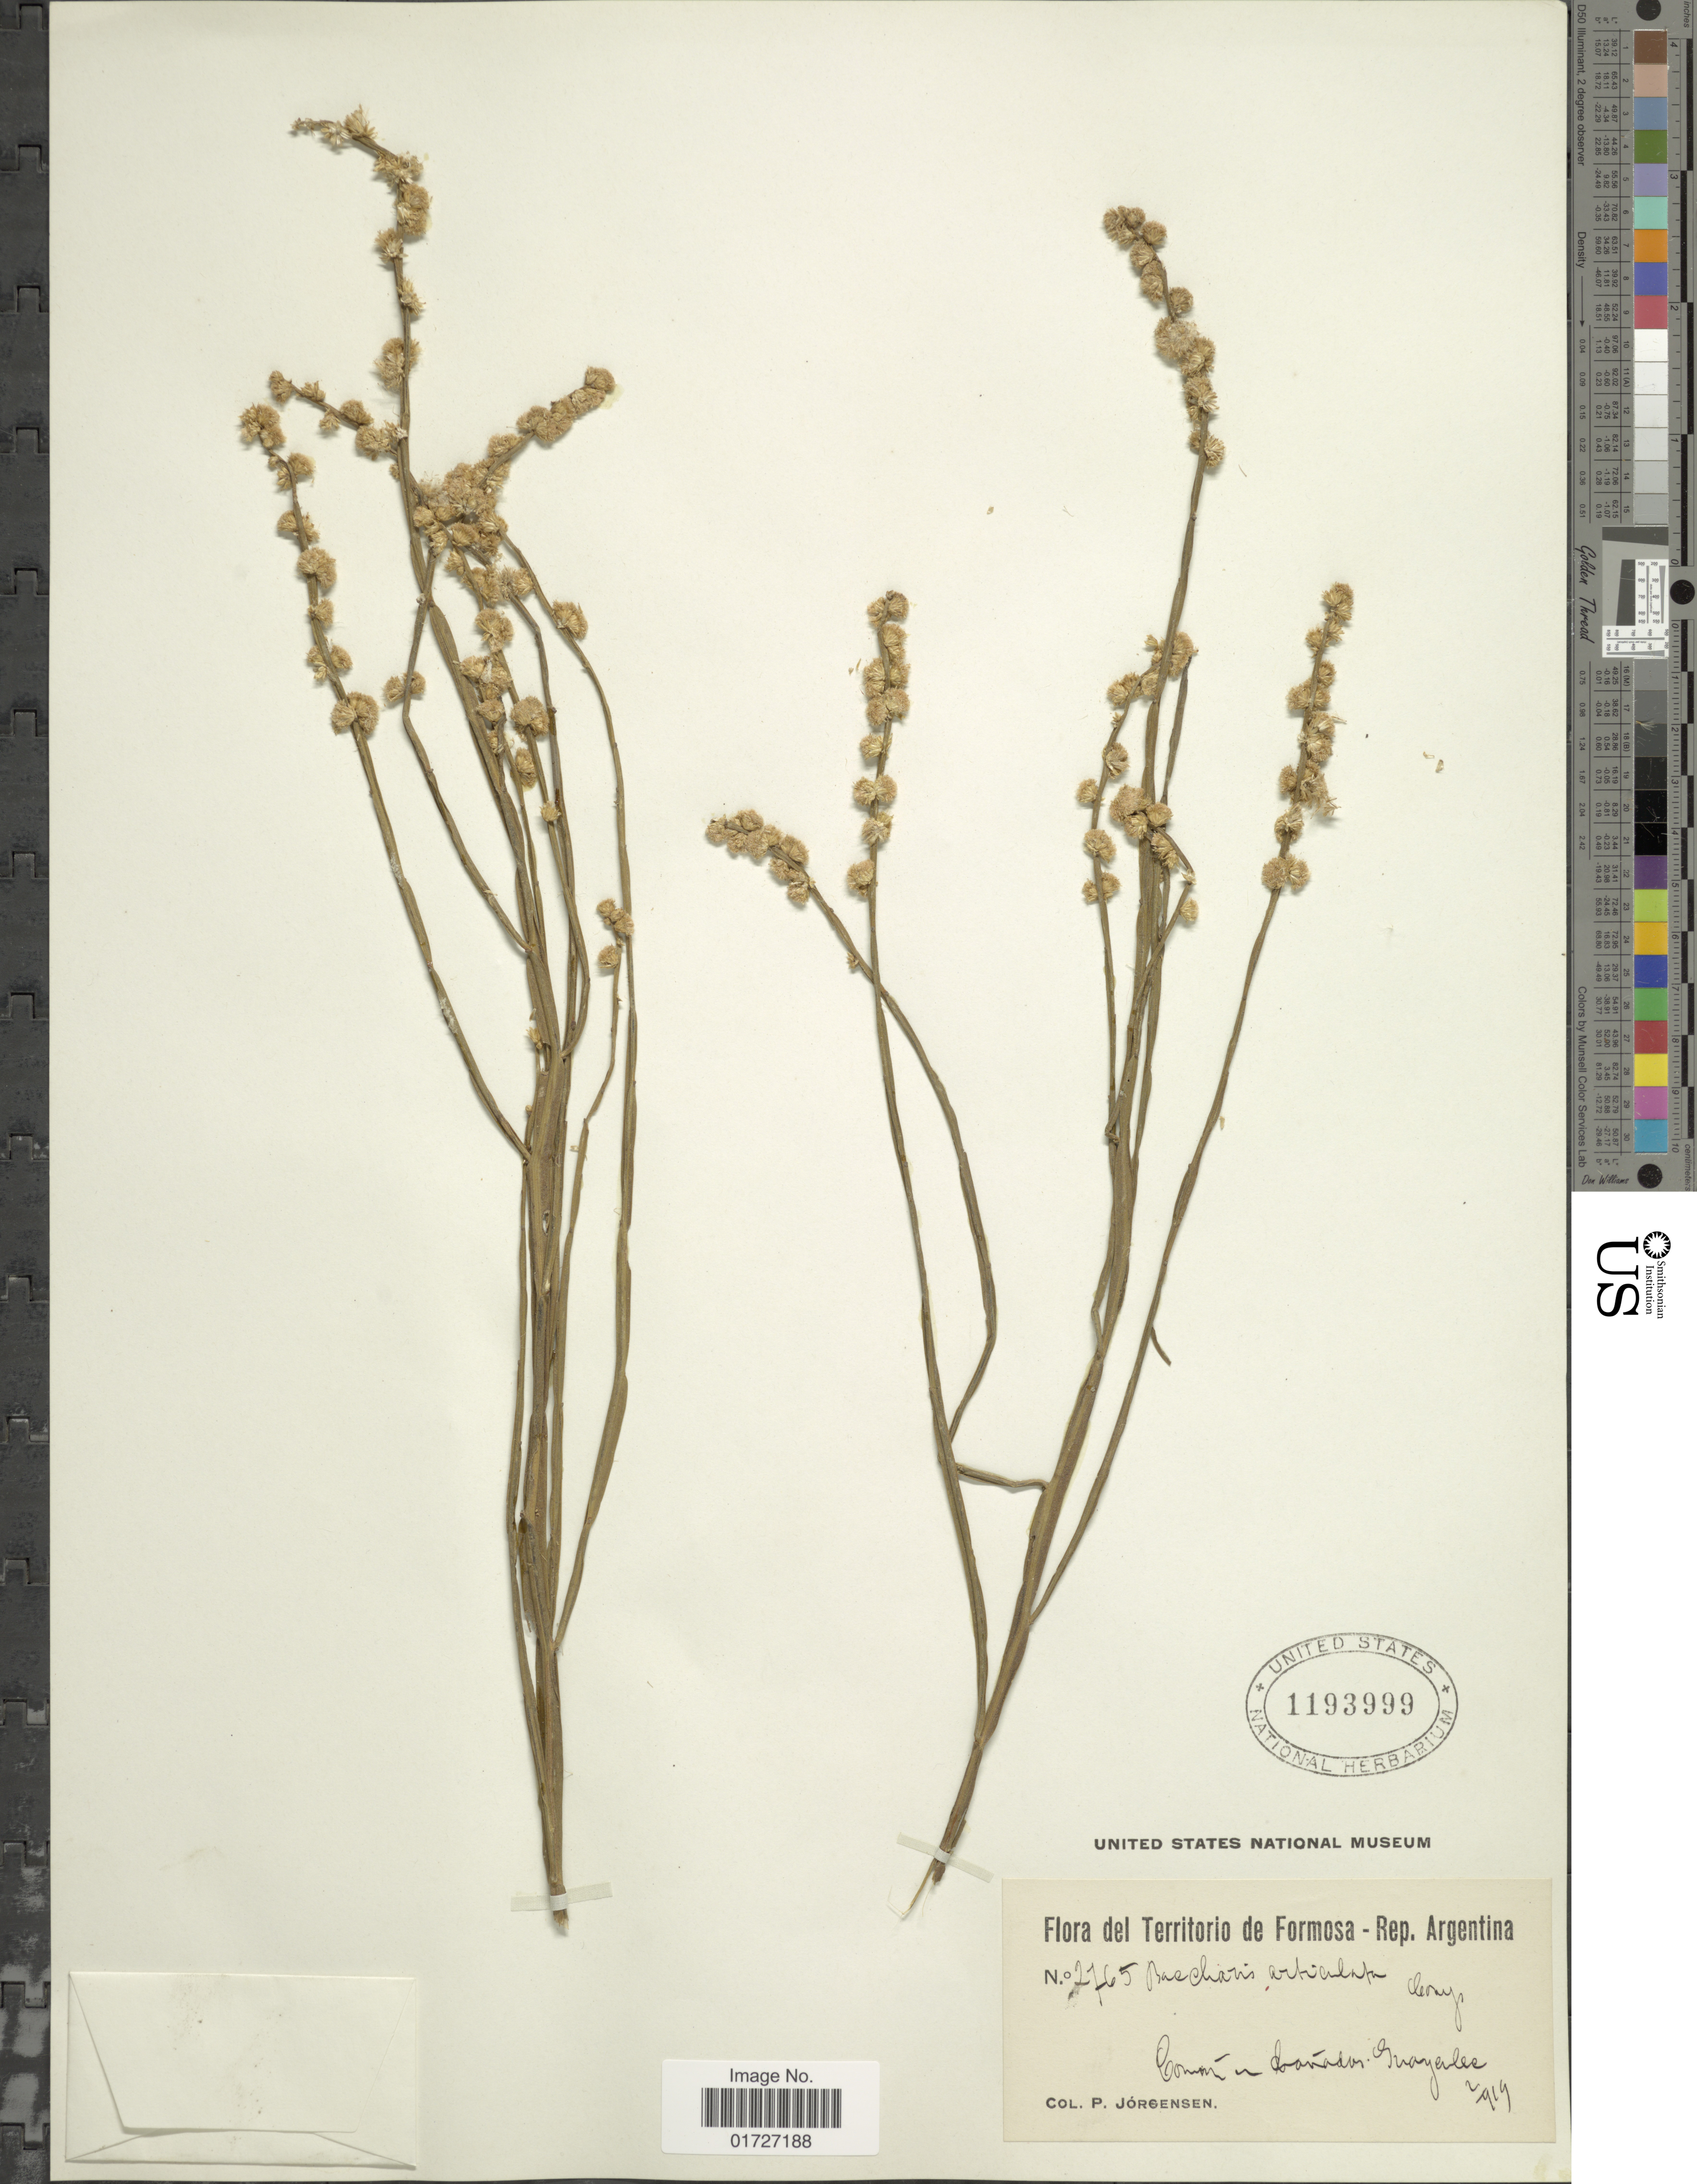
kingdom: Plantae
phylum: Tracheophyta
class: Magnoliopsida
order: Asterales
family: Asteraceae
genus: Baccharis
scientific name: Baccharis articulata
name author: (Lam.) Pers.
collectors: P. Jörgensen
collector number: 2765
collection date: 1919-02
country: Argentina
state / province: Formosa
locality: Rep. Argentina, Canados Guayales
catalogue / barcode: US 1193999